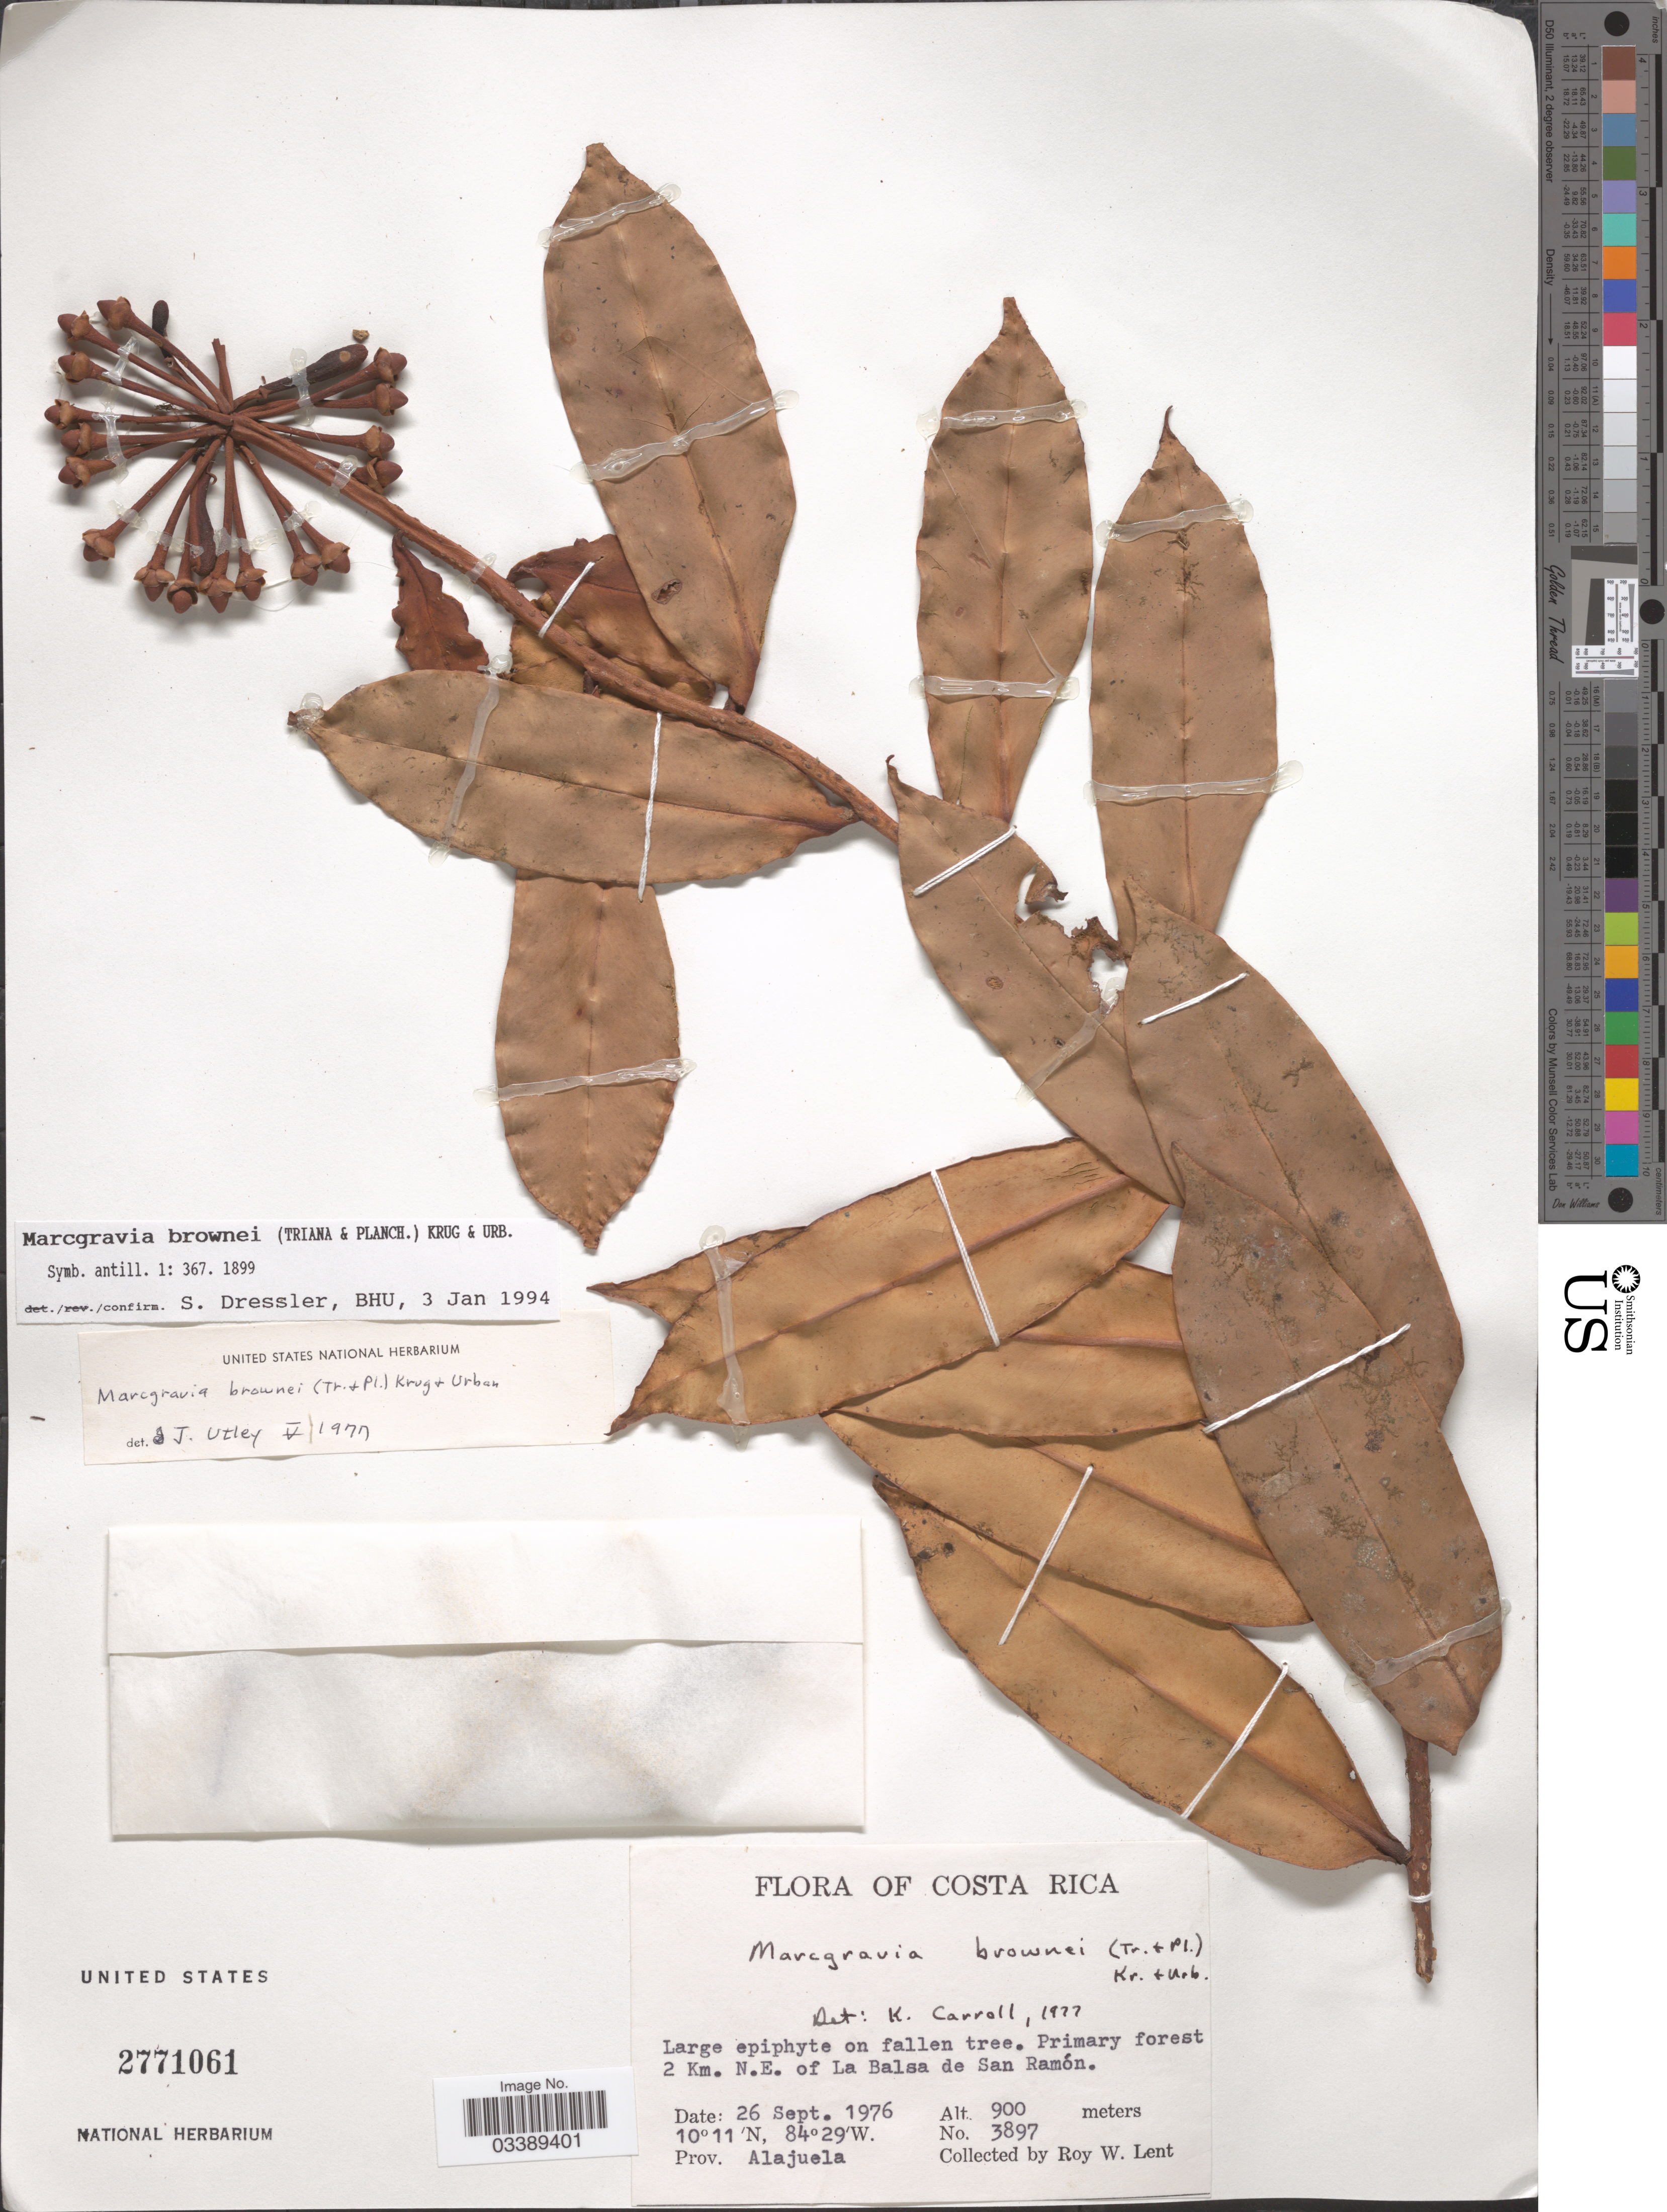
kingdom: Plantae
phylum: Tracheophyta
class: Magnoliopsida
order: Ericales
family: Marcgraviaceae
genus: Marcgravia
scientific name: Marcgravia brownei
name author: (Triana & Planch.) Krug & Urb.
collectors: R. W. Lent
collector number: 3897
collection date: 1976-09-26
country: Costa Rica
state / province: Alajuela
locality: Primary forest 2 Km. N.E. of La Balsa de San Ramón.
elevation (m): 900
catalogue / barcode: US 2771061